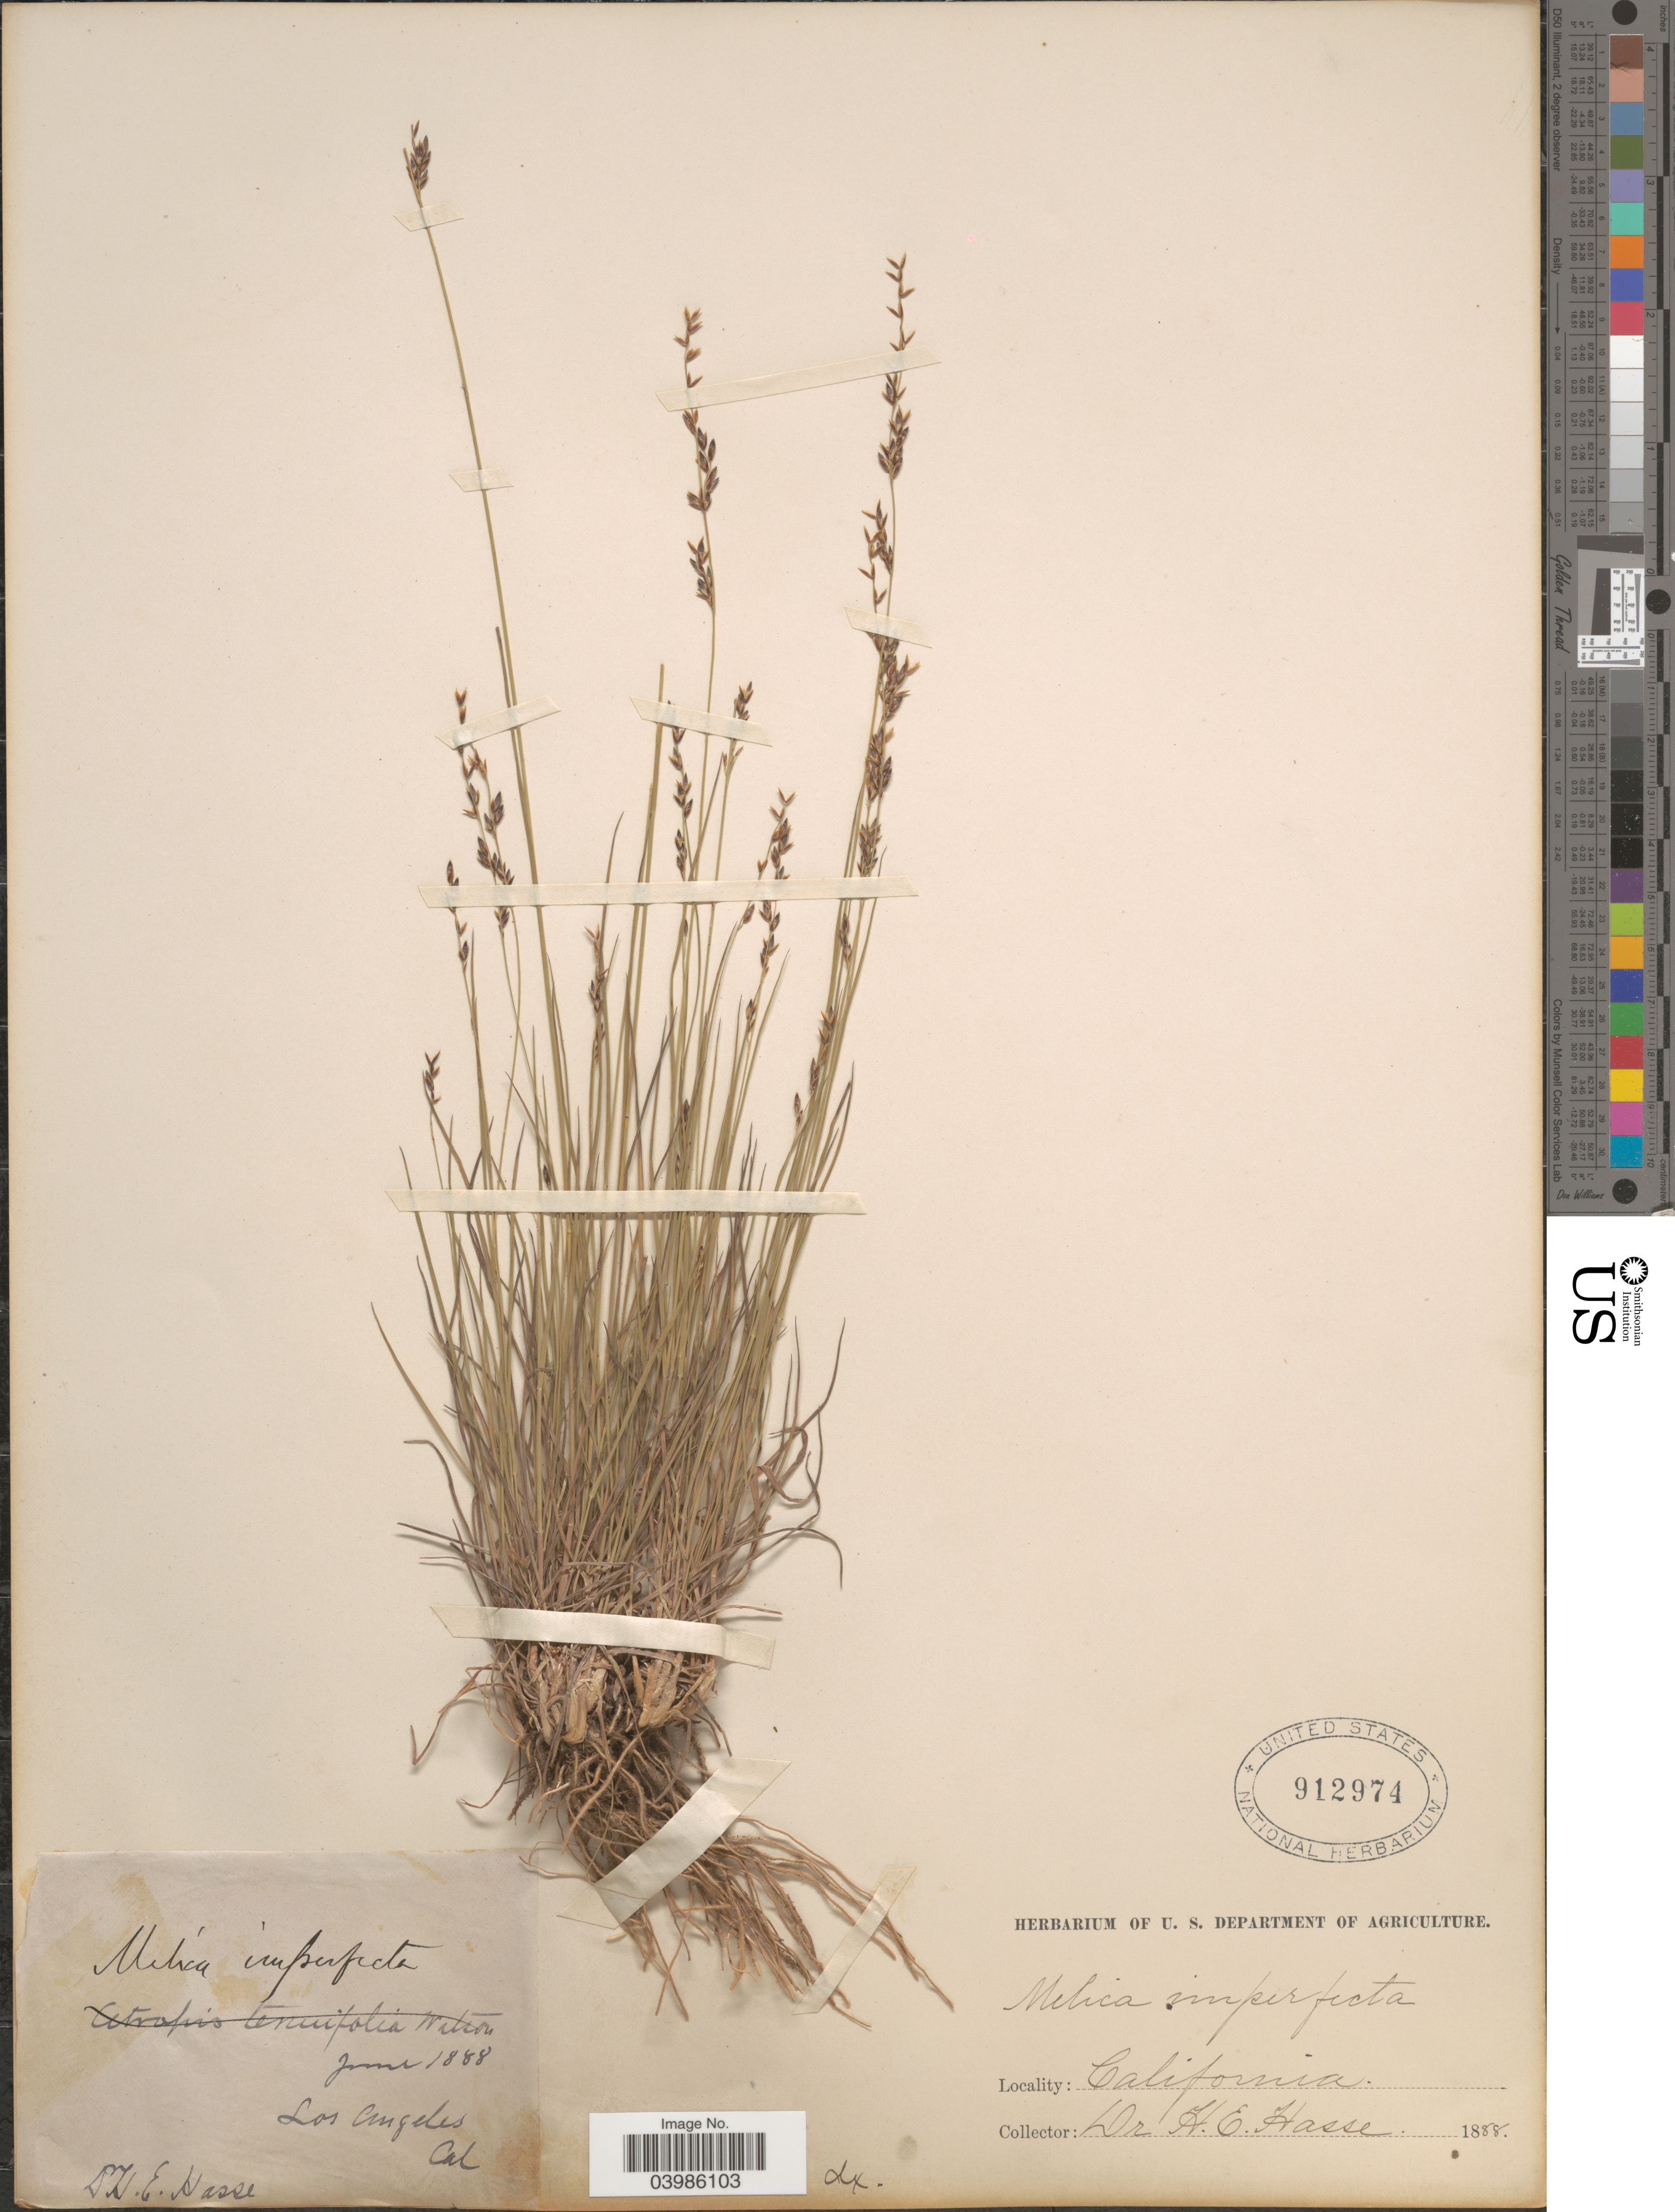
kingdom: Plantae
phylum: Tracheophyta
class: Liliopsida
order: Poales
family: Poaceae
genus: Melica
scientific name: Melica imperfecta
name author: Trin.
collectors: H. E. Hasse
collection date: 1888-06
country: United States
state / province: California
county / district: Los Angeles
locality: Los Angeles.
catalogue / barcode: US 912974